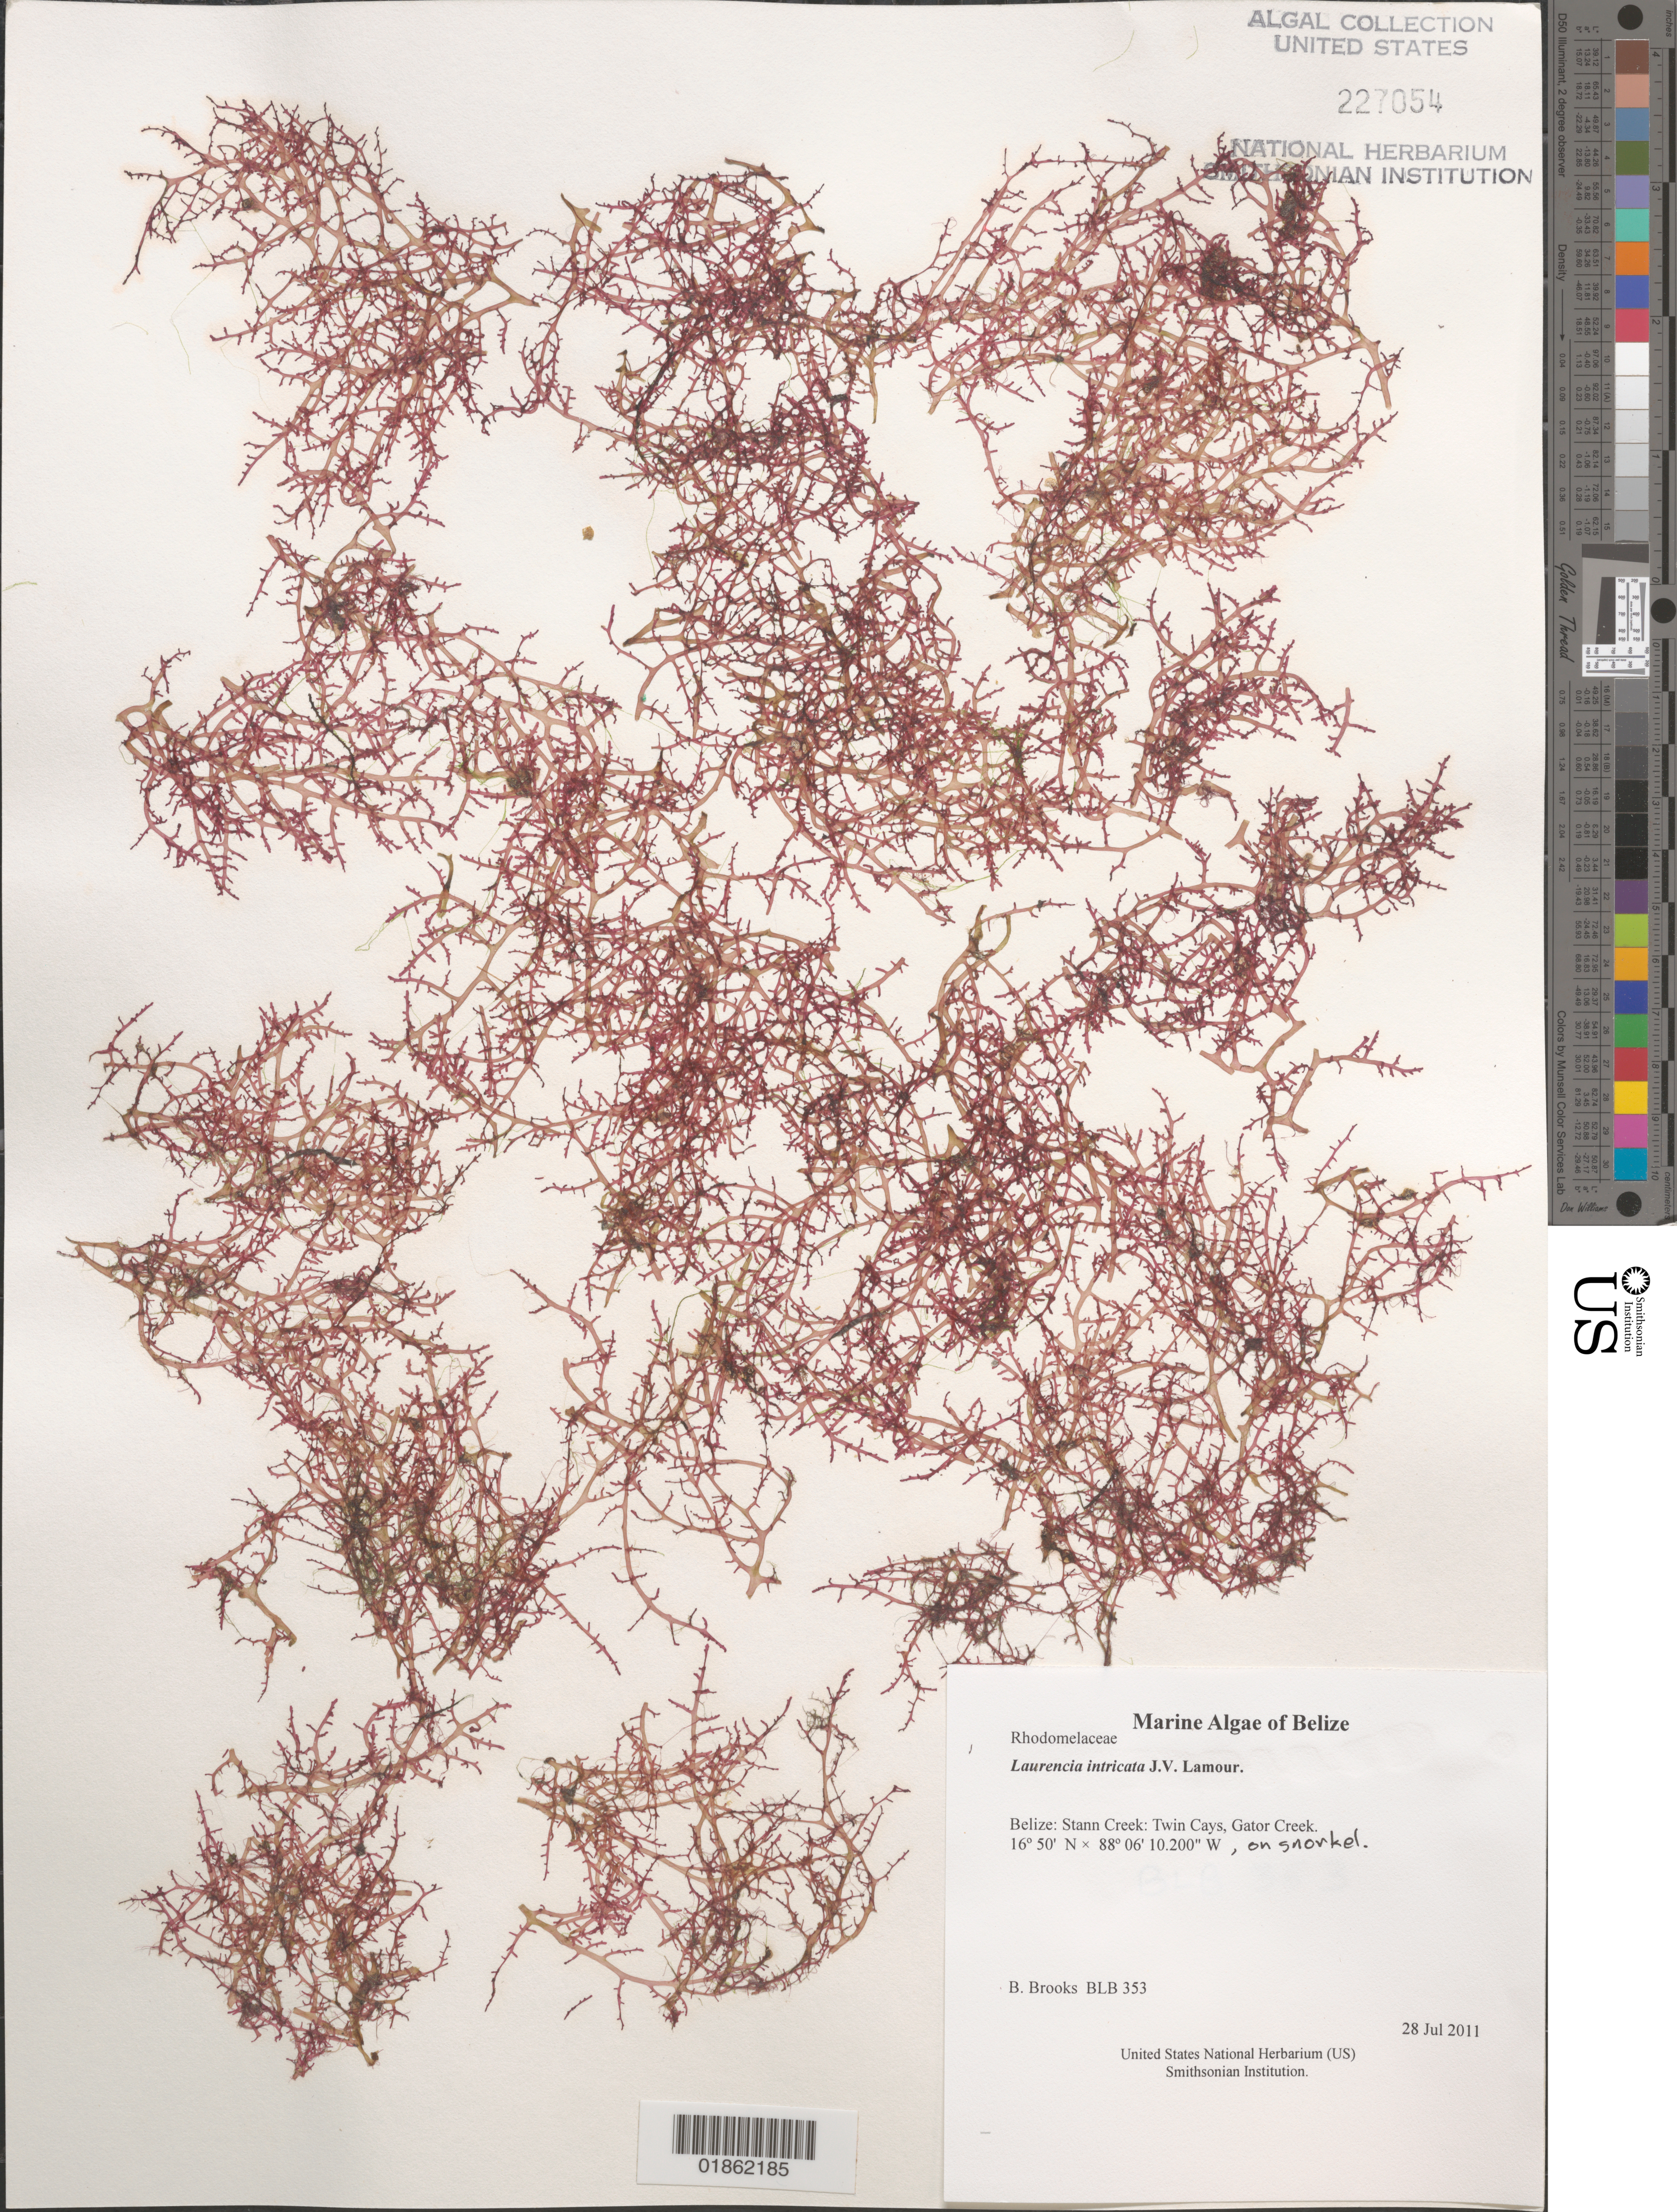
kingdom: Plantae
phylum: Rhodophyta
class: Florideophyceae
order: Ceramiales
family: Rhodomelaceae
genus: Laurencia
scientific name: Laurencia intricata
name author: J.V.Lamouroux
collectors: B. Brooks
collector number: BLB 353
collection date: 2011-07-28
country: Belize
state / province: Stann Creek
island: Twin Cays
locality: Twin Cays, Gator Creek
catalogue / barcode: US 227054